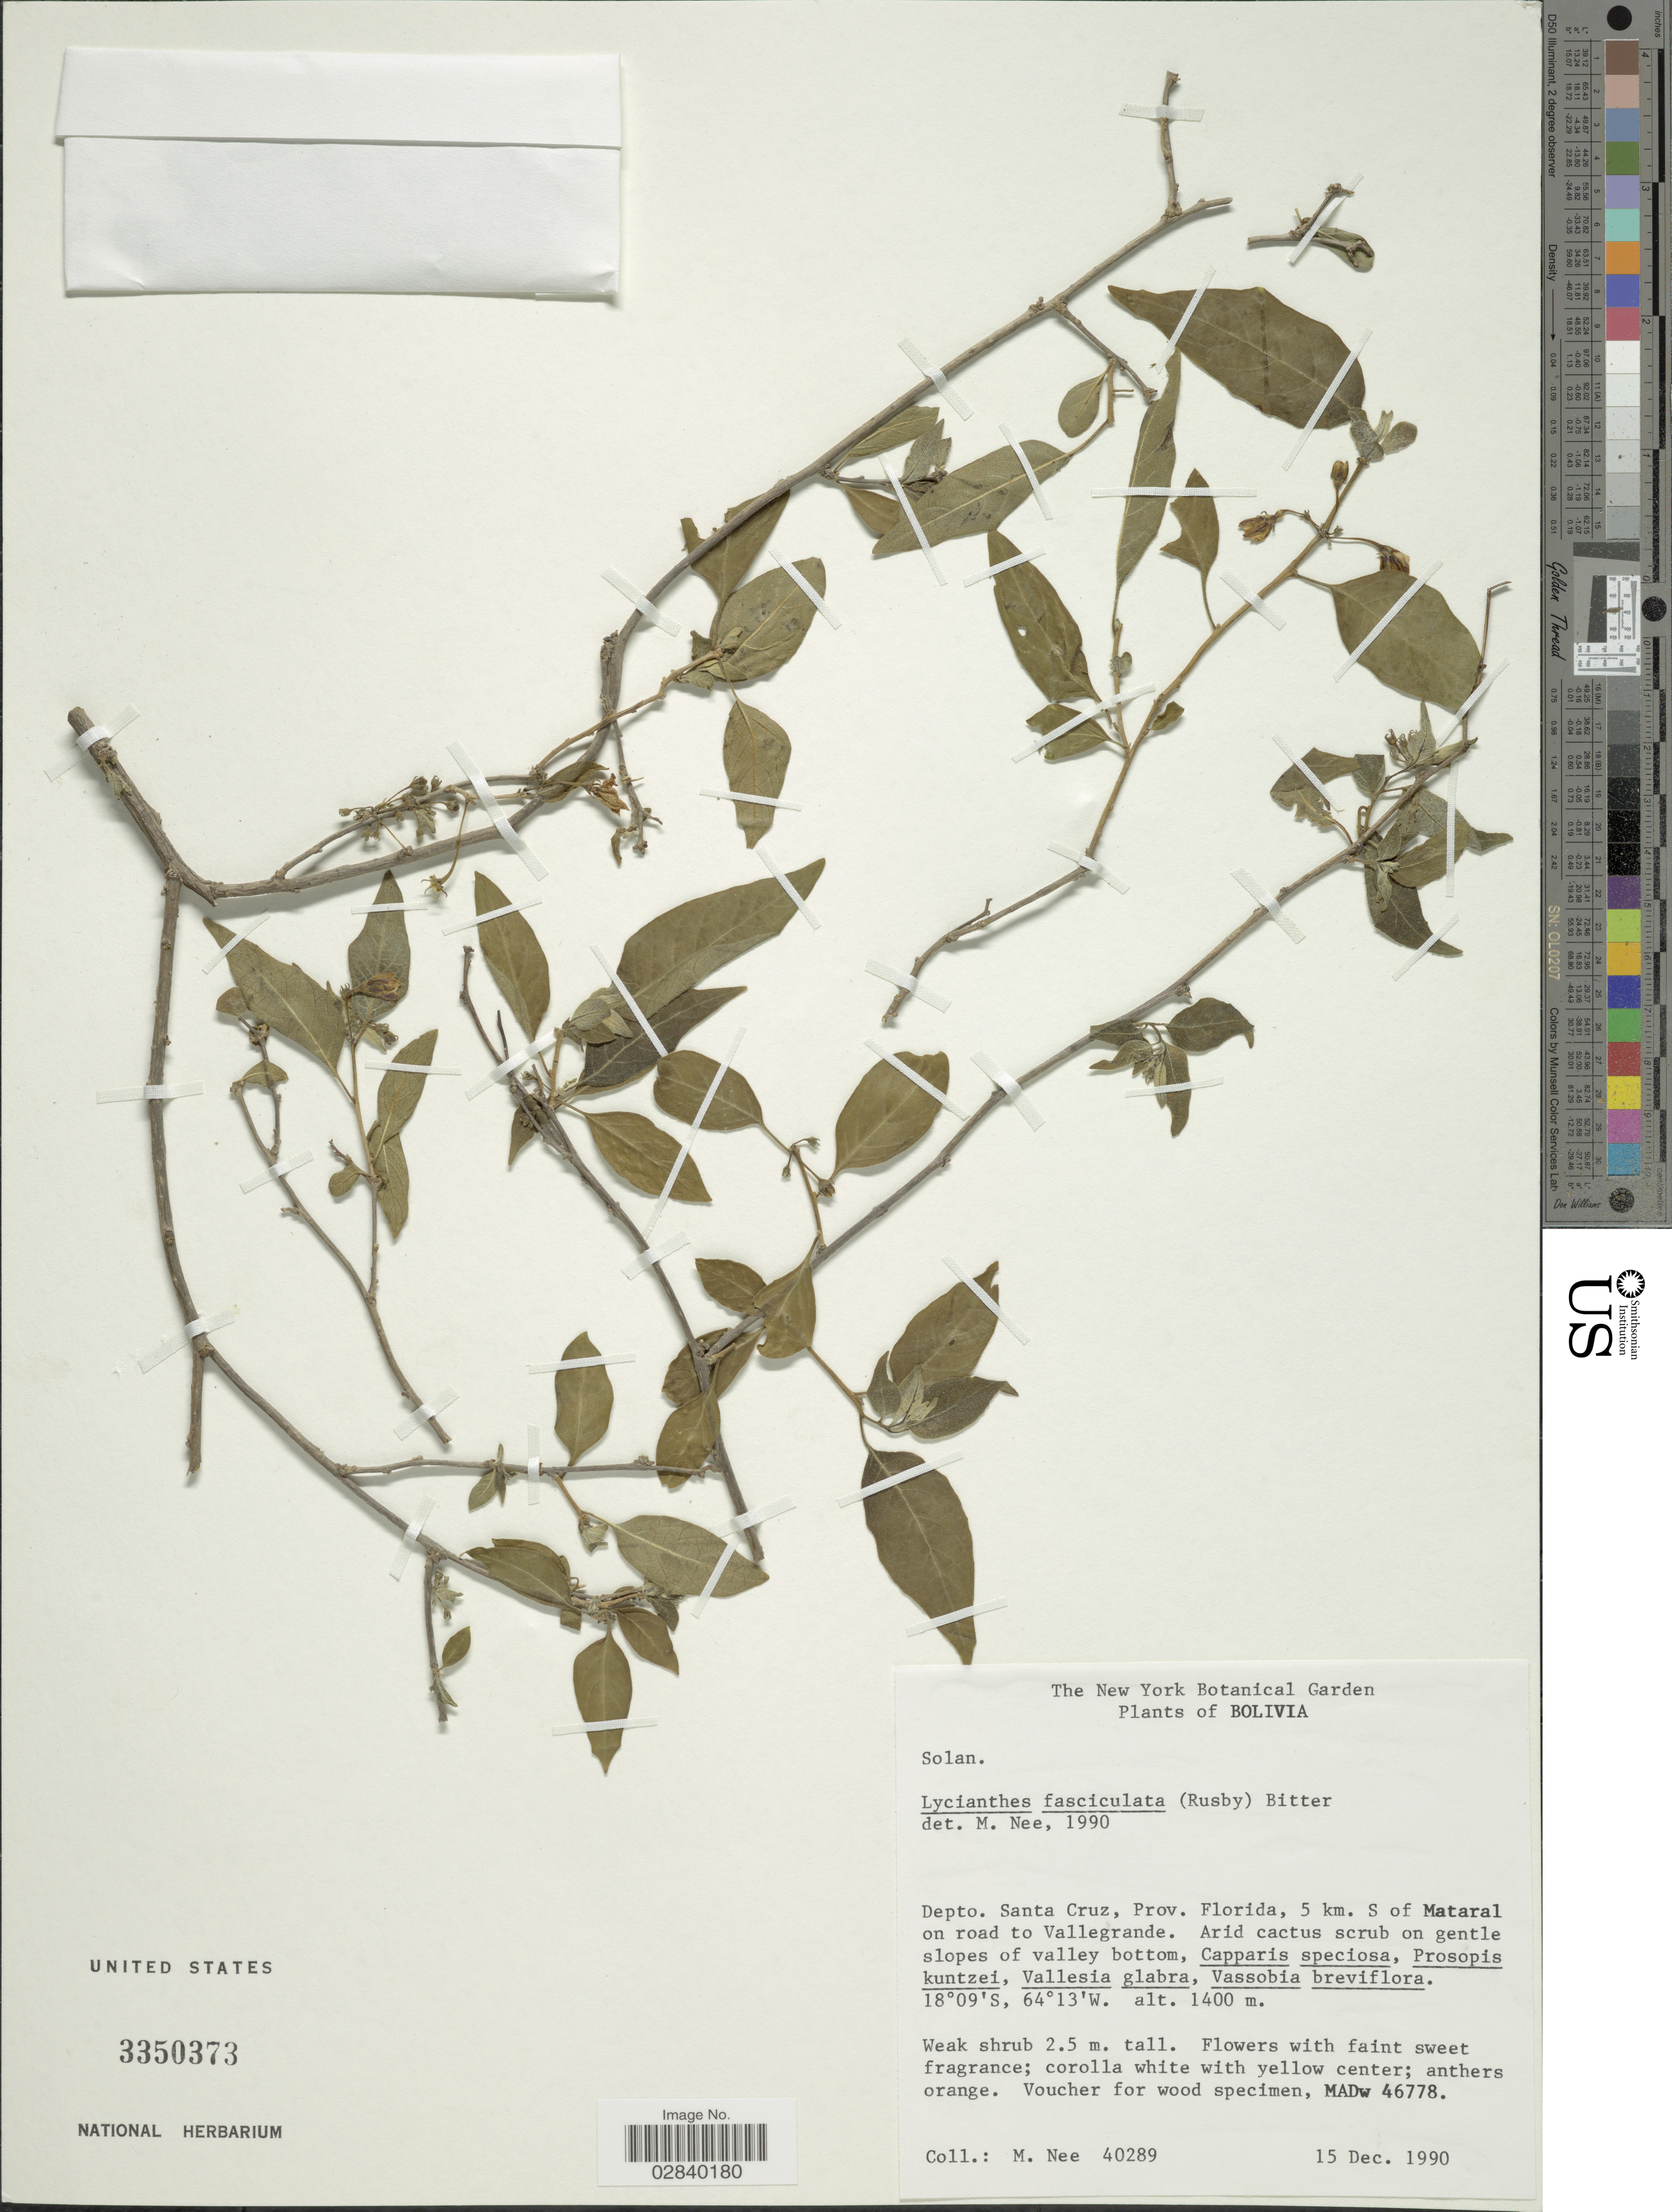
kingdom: Plantae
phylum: Tracheophyta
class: Magnoliopsida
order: Solanales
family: Solanaceae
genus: Lycianthes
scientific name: Lycianthes fasciculata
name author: (Rusby) Bitter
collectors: M. Nee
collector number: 40289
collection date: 1990-12-15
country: Bolivia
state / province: Santa Cruz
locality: Depto. Santa Cruz, Prov. Florida, 5 km. S of Mataral on road to Vallegrande.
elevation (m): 1400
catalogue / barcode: US 3350373